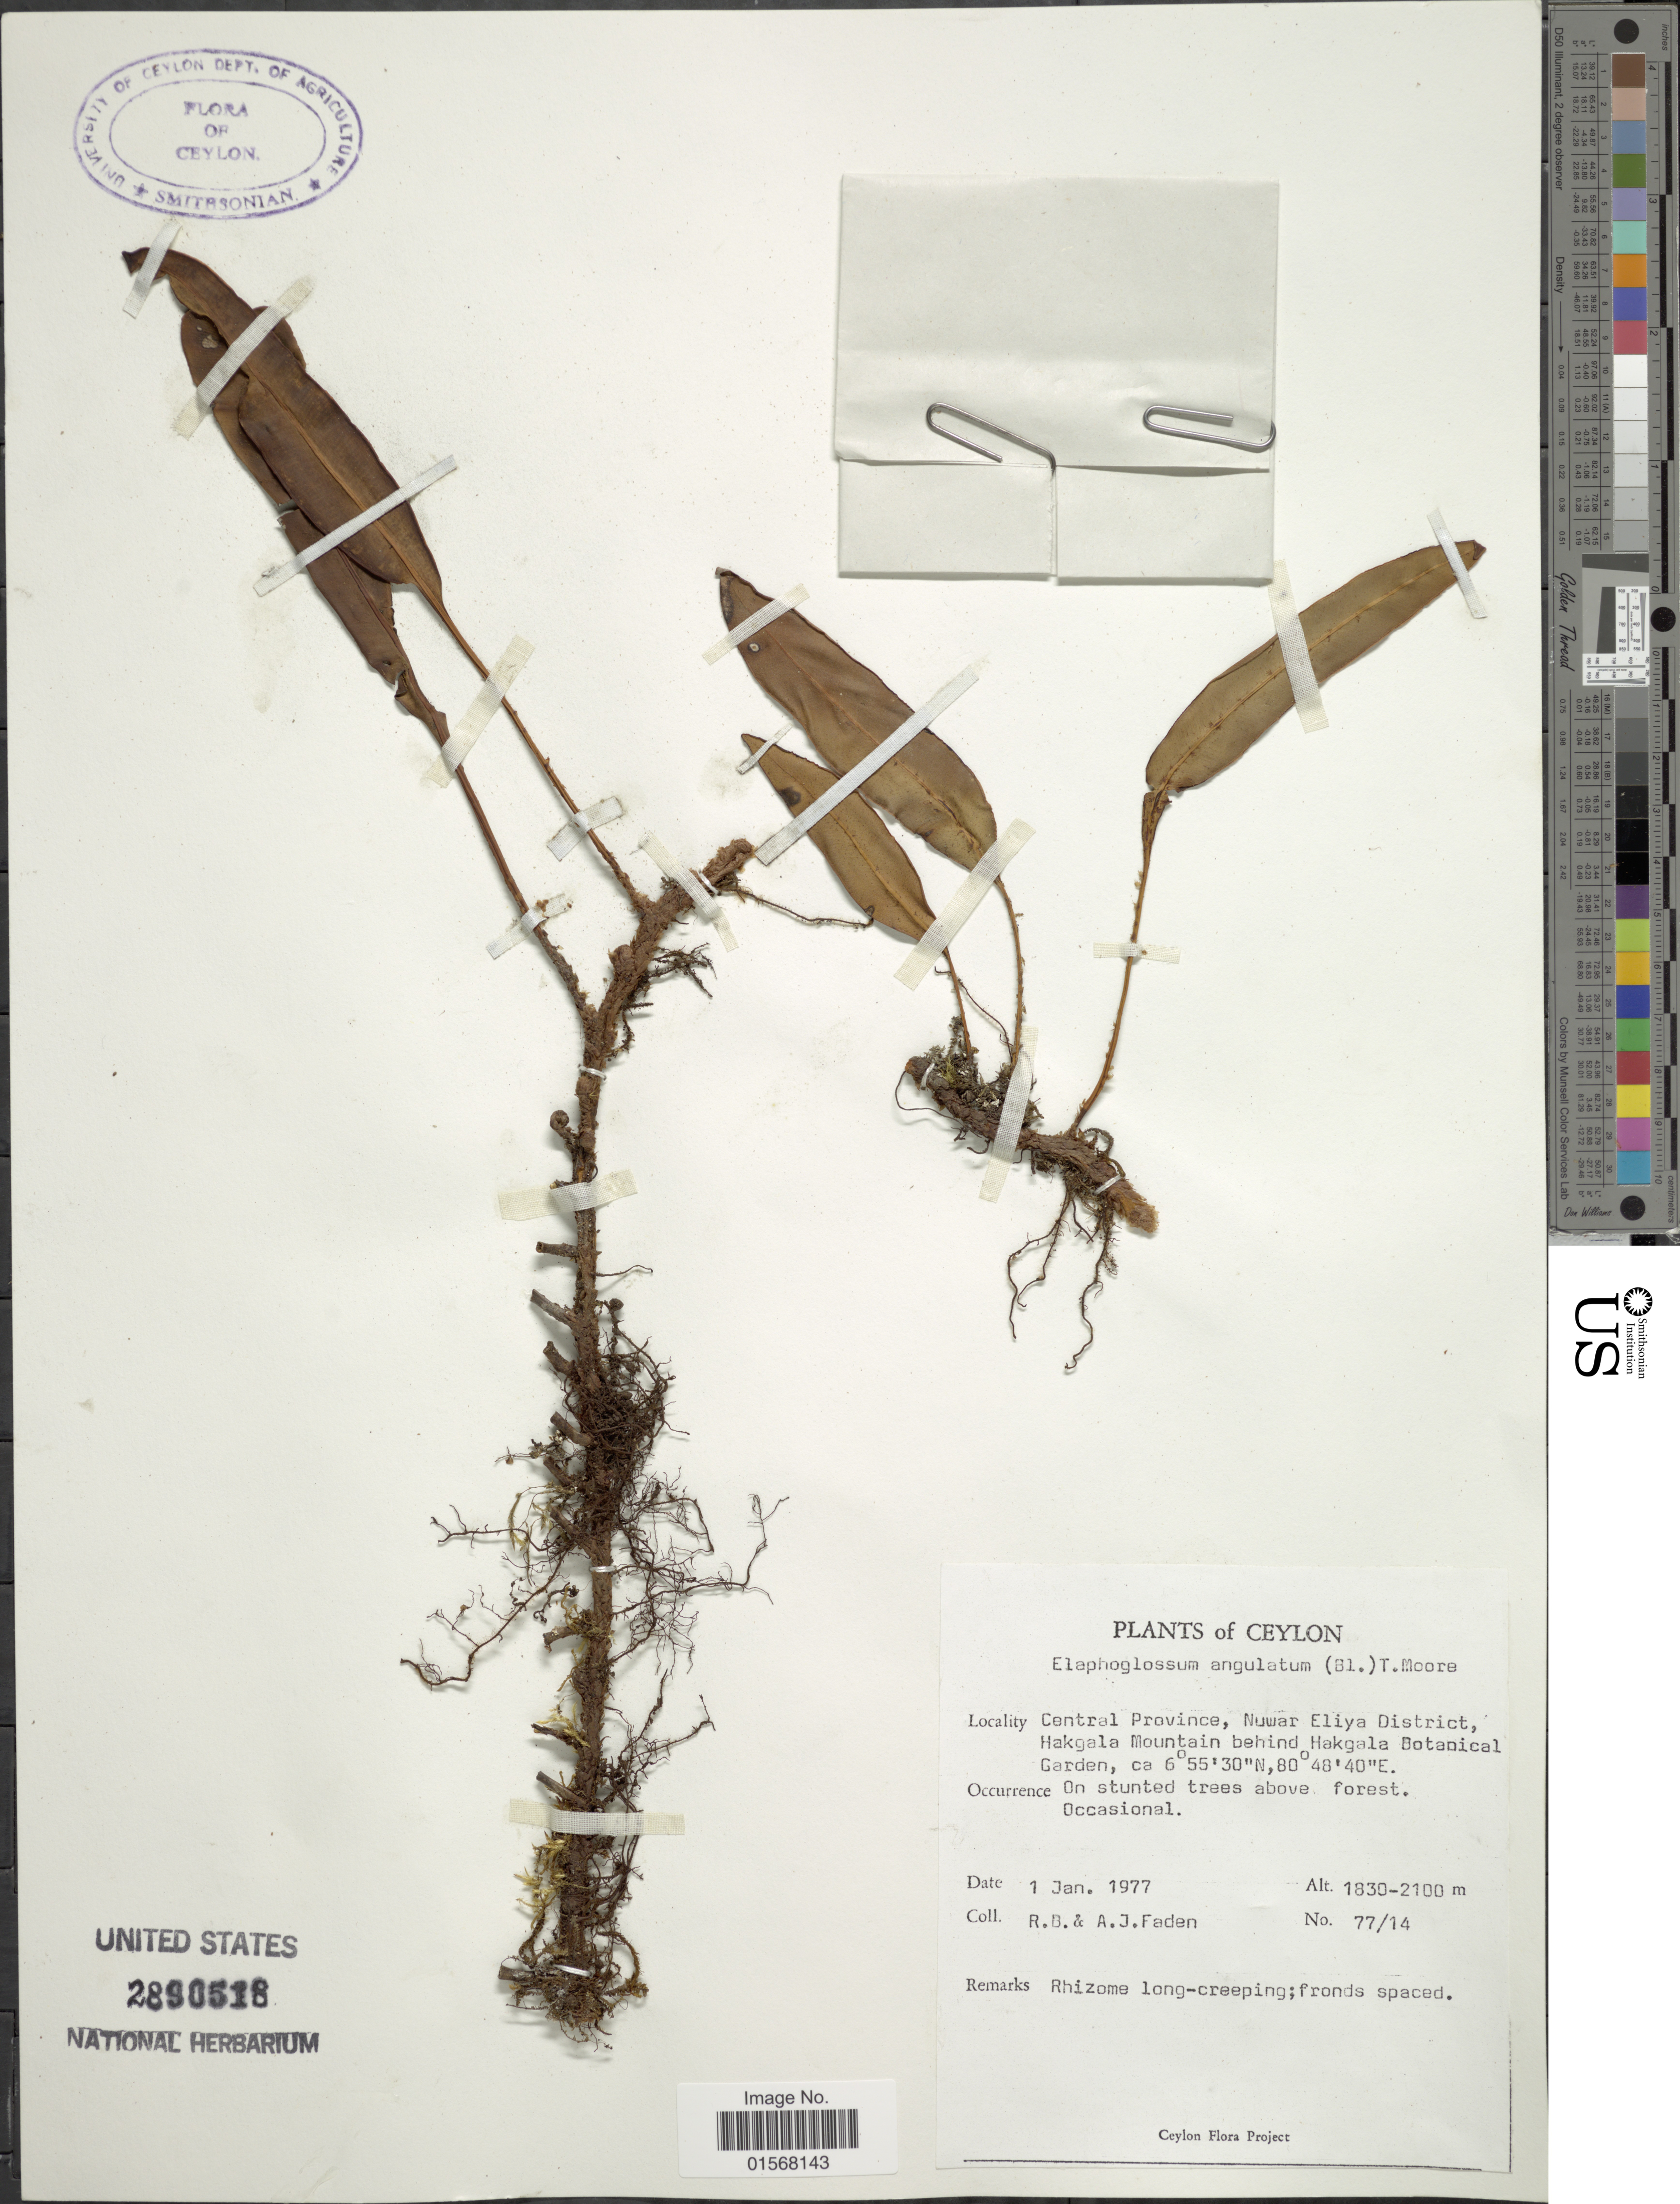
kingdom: Plantae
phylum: Tracheophyta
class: Polypodiopsida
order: Polypodiales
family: Dryopteridaceae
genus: Elaphoglossum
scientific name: Elaphoglossum angulatum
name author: (Blume) T. Moore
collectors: R. B. Faden & A. J. Faden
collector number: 77/14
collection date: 1977-01-01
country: Sri Lanka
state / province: Central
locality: Ceylon, Central Province, Nuwar Eliya District, Hakgala Mountain behind Hakgala Botanical Garden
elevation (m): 1830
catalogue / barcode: US 2890518